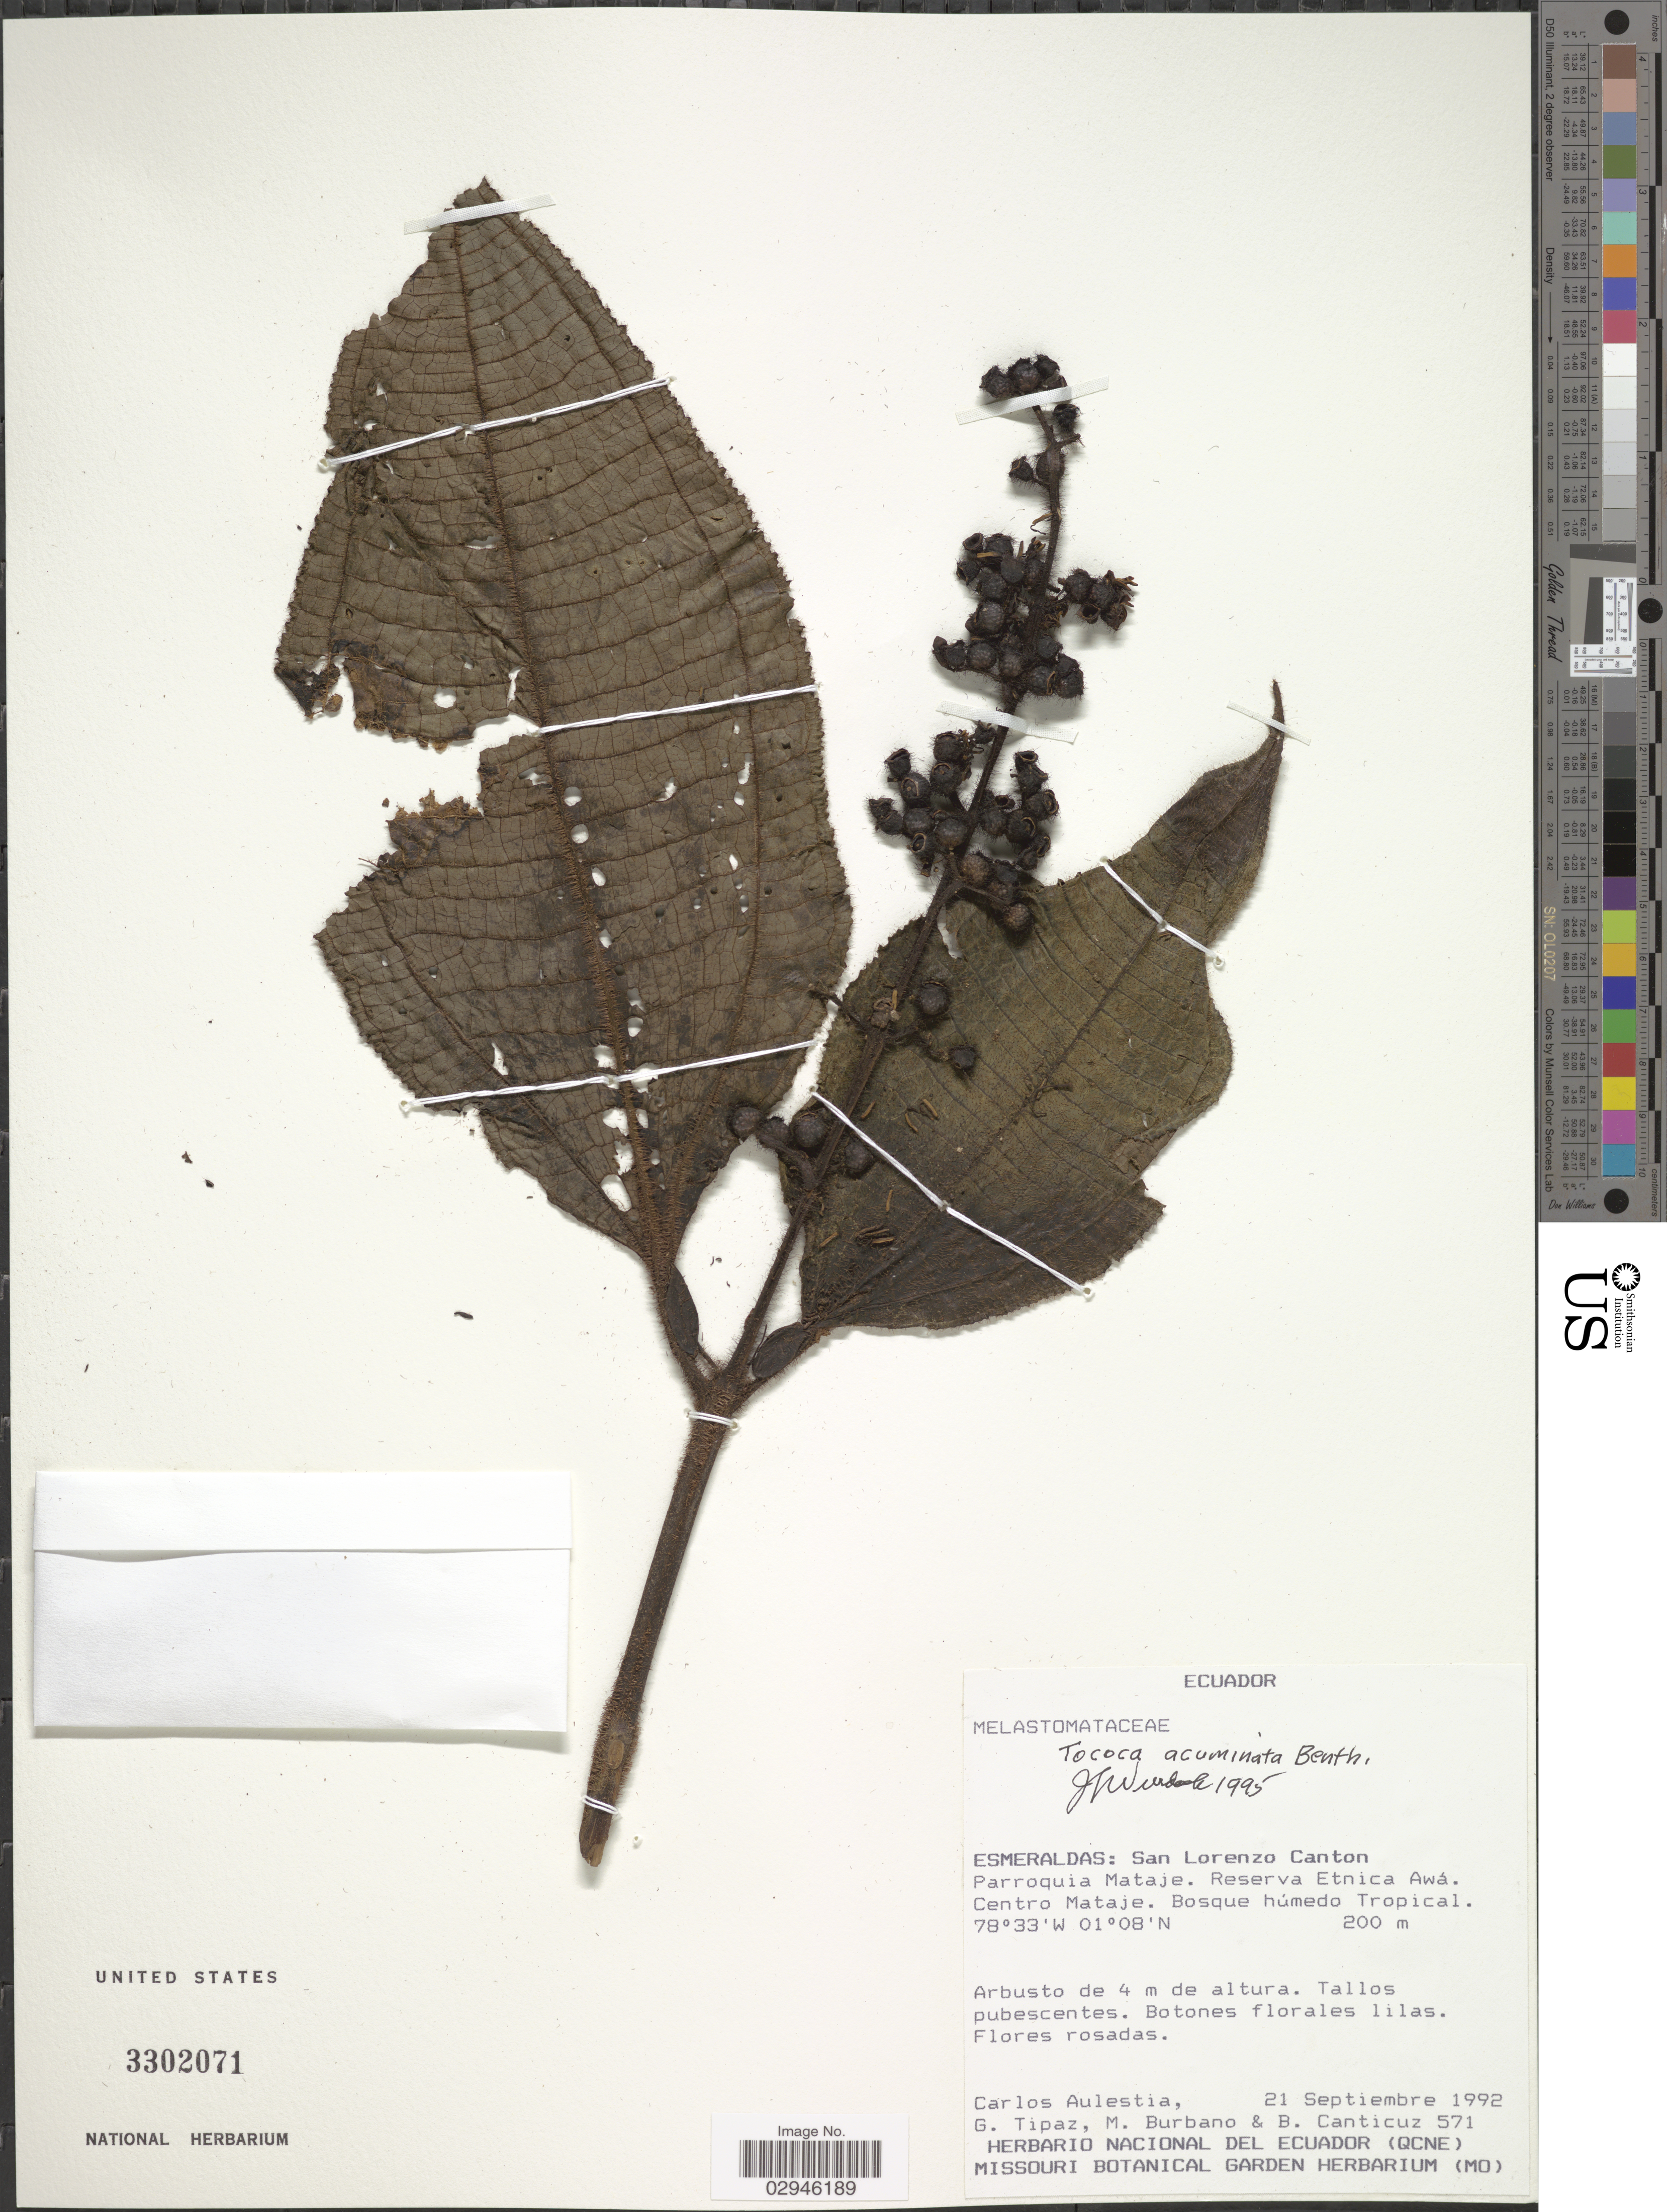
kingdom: Plantae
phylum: Tracheophyta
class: Magnoliopsida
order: Myrtales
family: Melastomataceae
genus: Tococa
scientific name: Tococa acuminata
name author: Benth.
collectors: C. Aulestia, G. Tipaz, M. Burbano & B. Canticuz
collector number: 571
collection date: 1992-09-21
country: Ecuador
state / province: Esmeraldas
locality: San Lorenzo Canton. Parroquia Mataje. Reserva Etnica Awá. Centro Mataje.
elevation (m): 200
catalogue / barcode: US 3302071